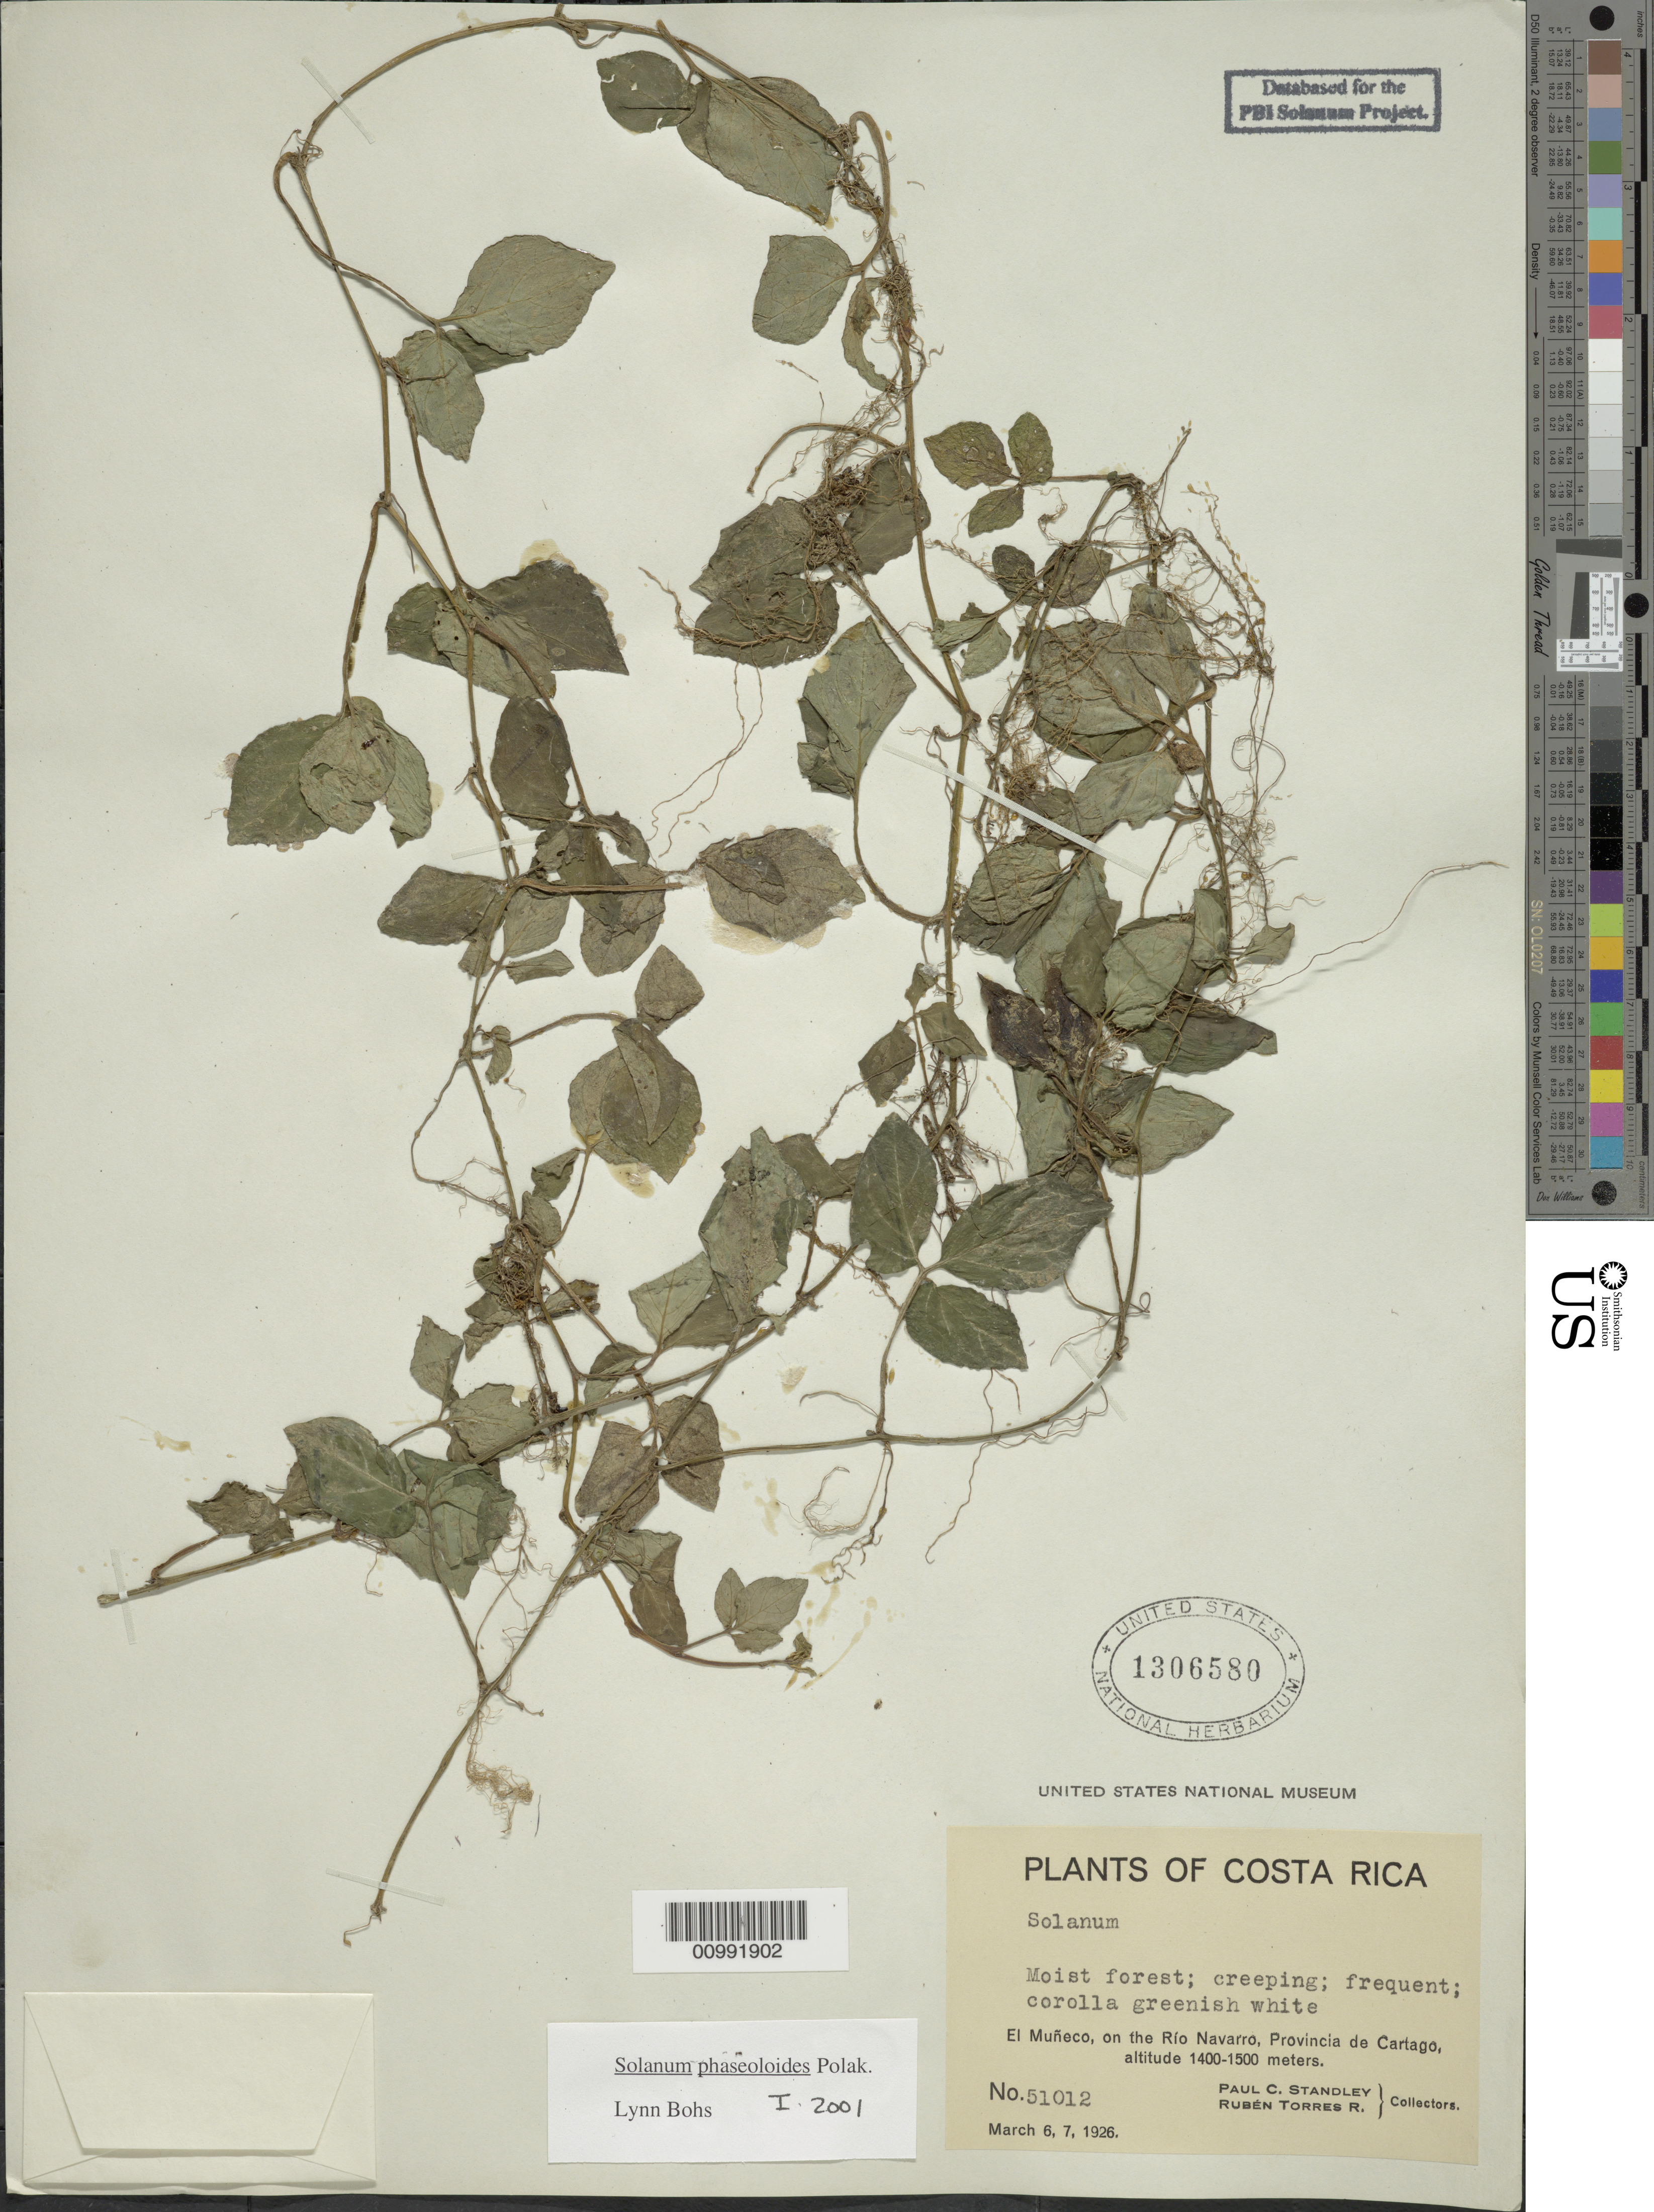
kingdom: Plantae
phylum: Tracheophyta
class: Magnoliopsida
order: Solanales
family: Solanaceae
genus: Solanum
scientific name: Solanum phaseoloides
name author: Pol.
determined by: Bohs, L. A.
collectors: P. C. Standley & R. Torres R.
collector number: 51012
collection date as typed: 6 Mar 1926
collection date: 1926-03-06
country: Costa Rica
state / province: Cartago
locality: On the Río Navarro.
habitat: Moist forest.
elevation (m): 1400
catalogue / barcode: US 1306580